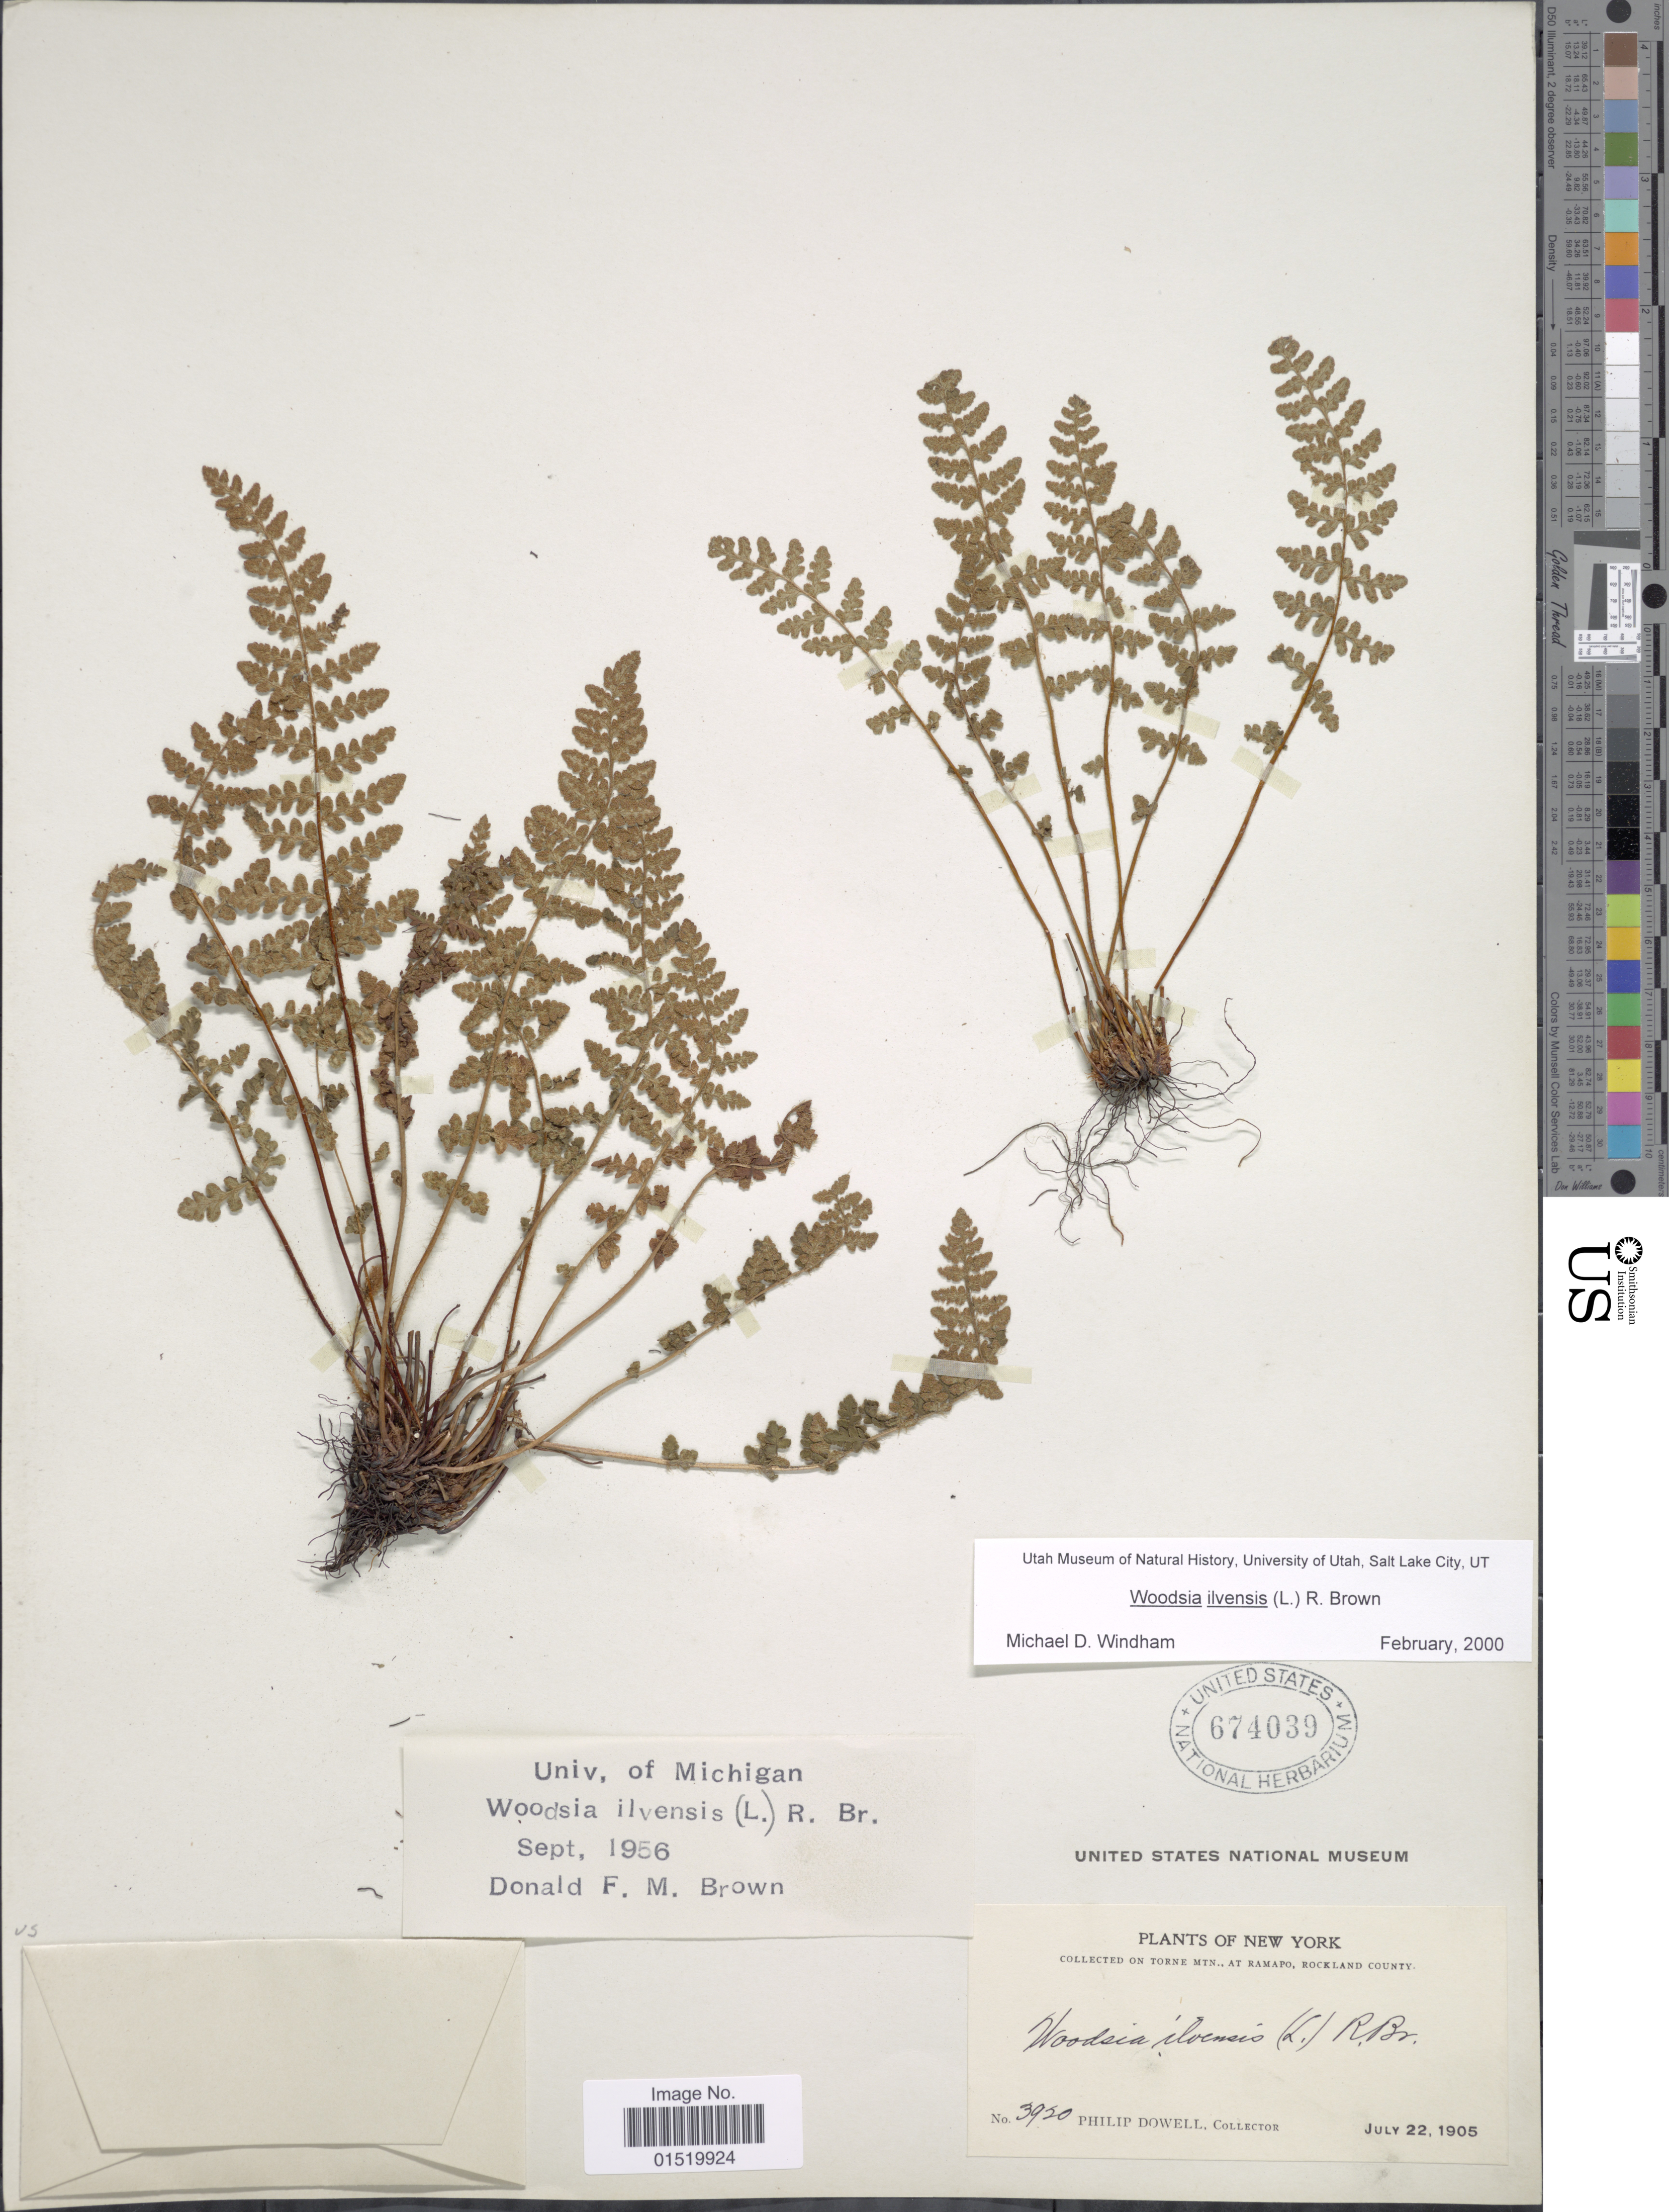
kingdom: Plantae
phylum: Tracheophyta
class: Polypodiopsida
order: Polypodiales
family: Woodsiaceae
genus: Woodsia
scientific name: Woodsia ilvensis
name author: (L.) R. Br.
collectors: P. Dowell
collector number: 3920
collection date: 1905-07-22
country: United States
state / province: New York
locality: On Torne Mts., at Ramapo, Rockland County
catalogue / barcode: US 674039